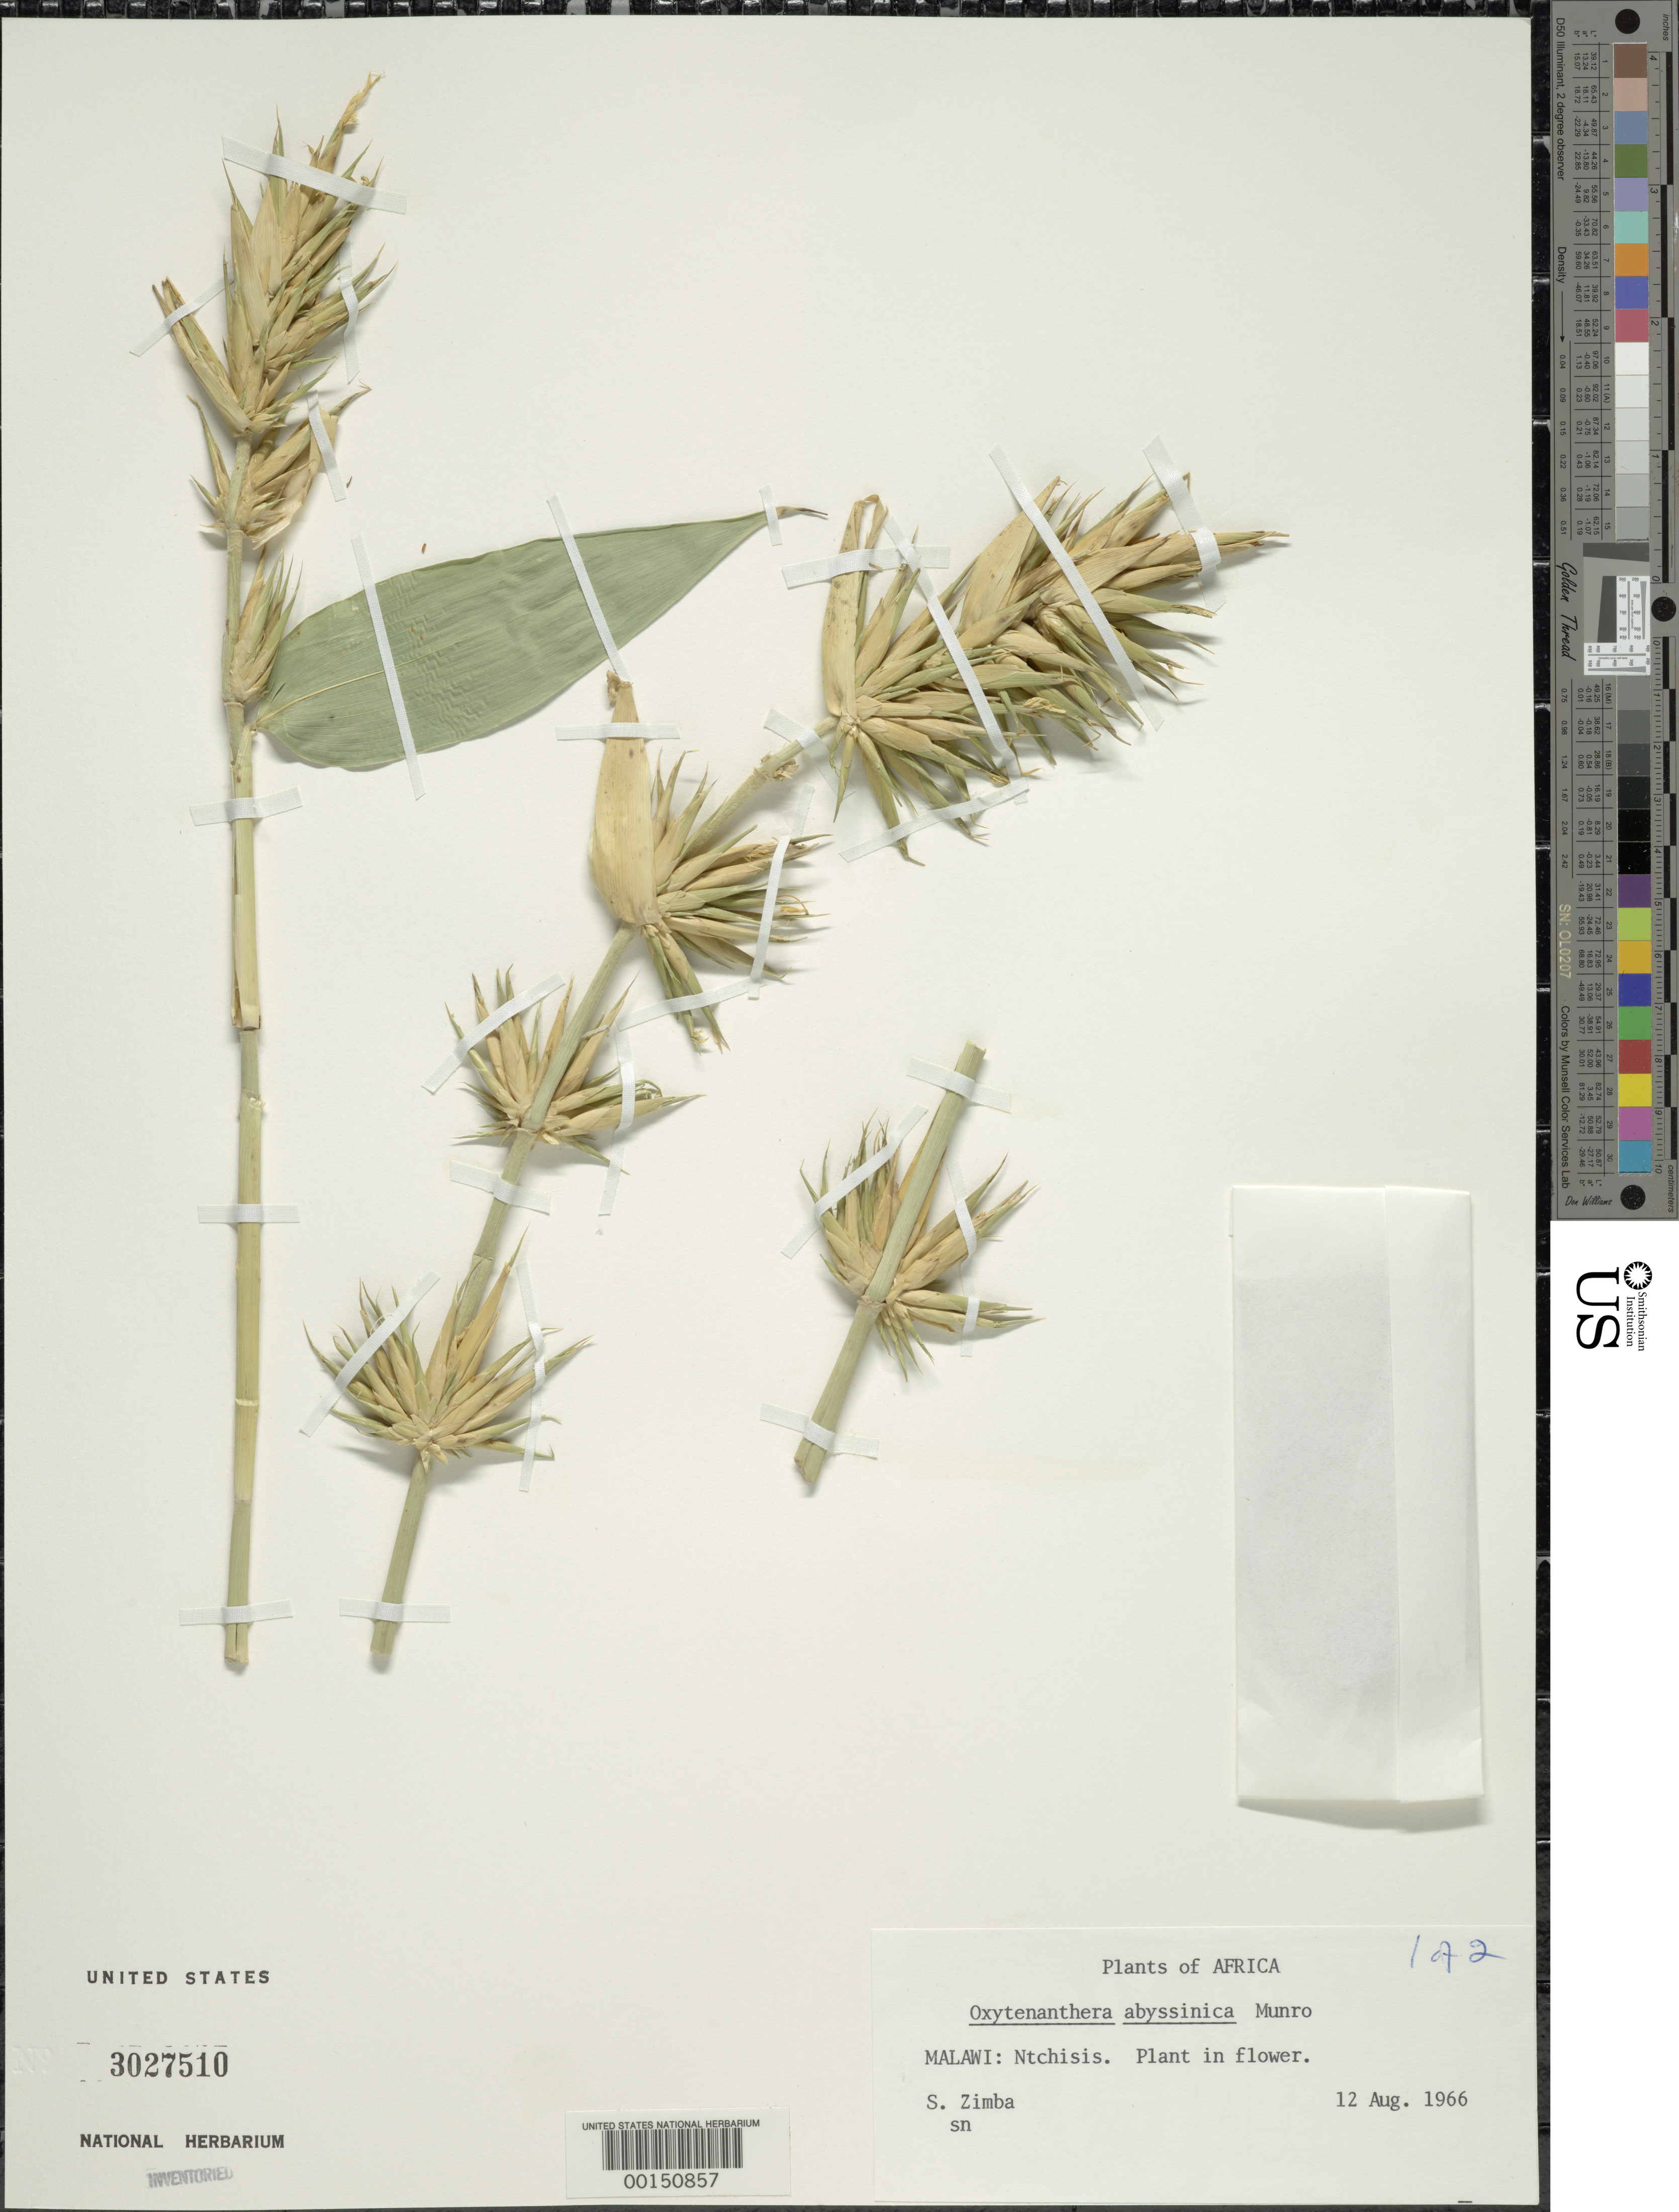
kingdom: Plantae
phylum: Tracheophyta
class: Liliopsida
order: Poales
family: Poaceae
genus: Oxytenanthera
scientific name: Oxytenanthera abyssinica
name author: (A. Rich.) Munro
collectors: S. Zimba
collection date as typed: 12 Aug 1966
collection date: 1966-08-12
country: Malawi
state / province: Central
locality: Ntchisi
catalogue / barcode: US 3027510